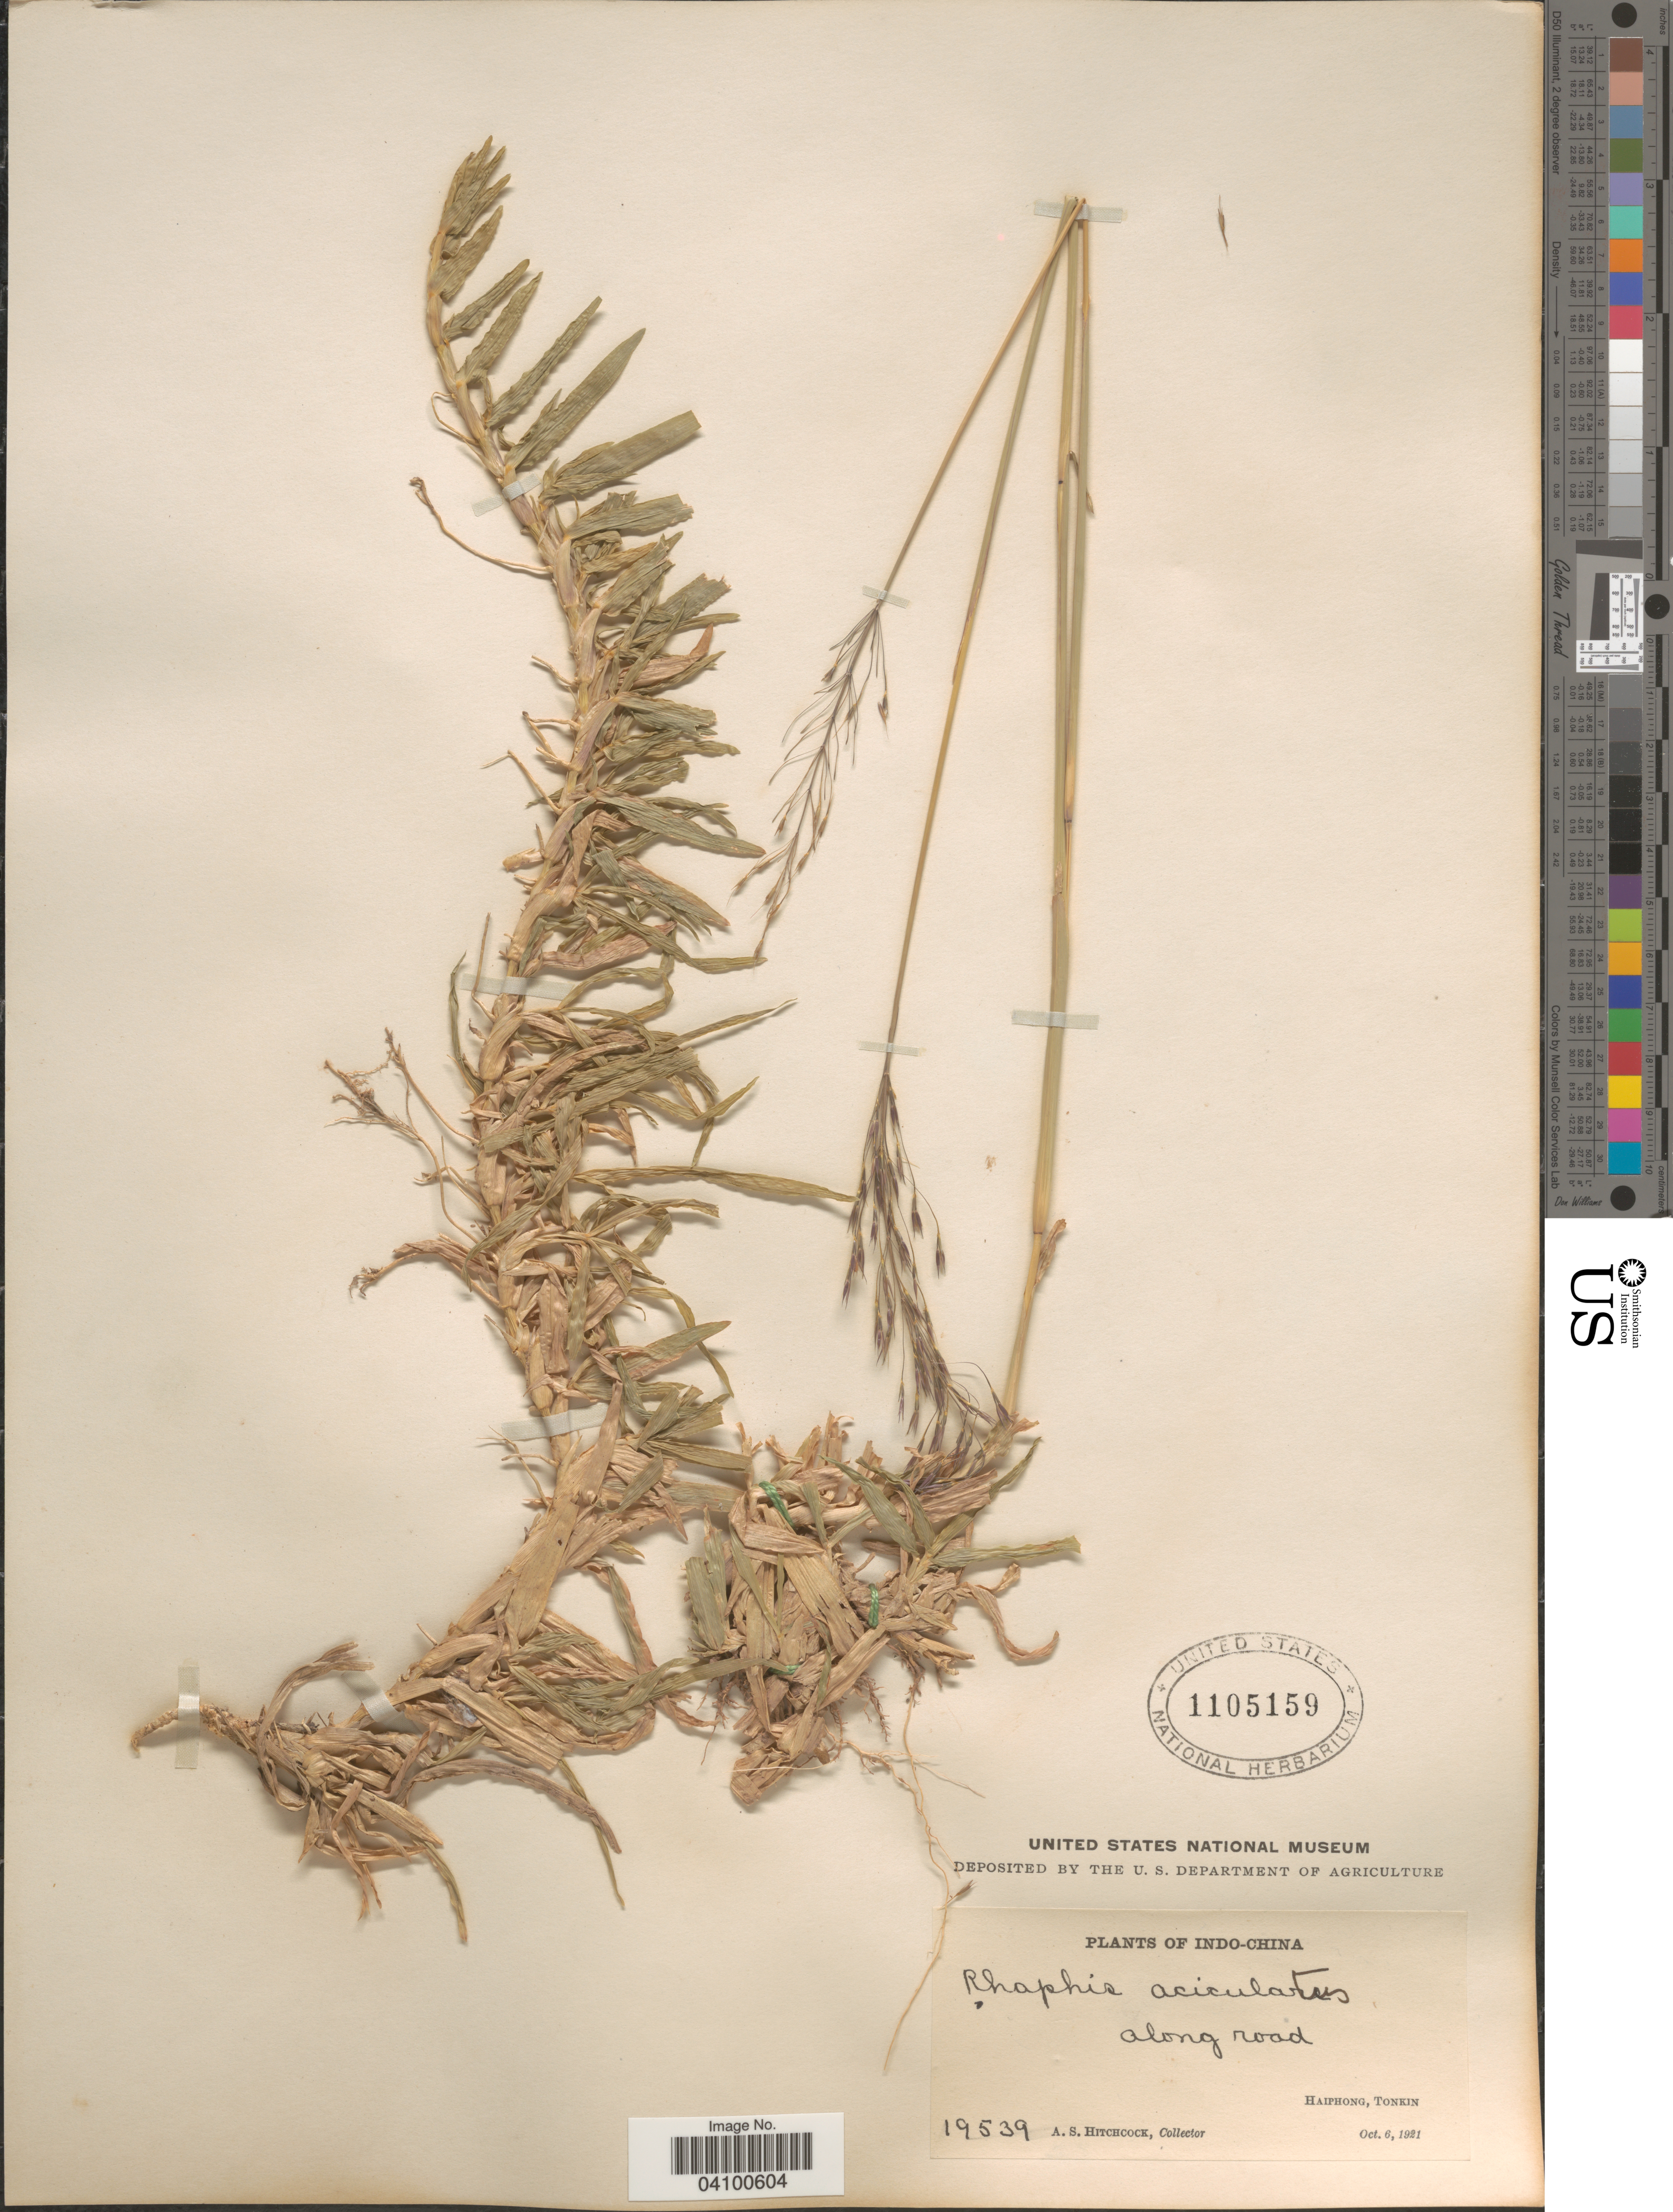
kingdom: Plantae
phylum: Tracheophyta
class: Liliopsida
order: Poales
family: Poaceae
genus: Chrysopogon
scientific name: Chrysopogon aciculatus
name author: (Retz.) Trin.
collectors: A. S. Hitchcock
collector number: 19539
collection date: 1921-10-06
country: Vietnam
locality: Indo-China. Along road. Haiphong, Tonkin.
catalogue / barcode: US 1105159